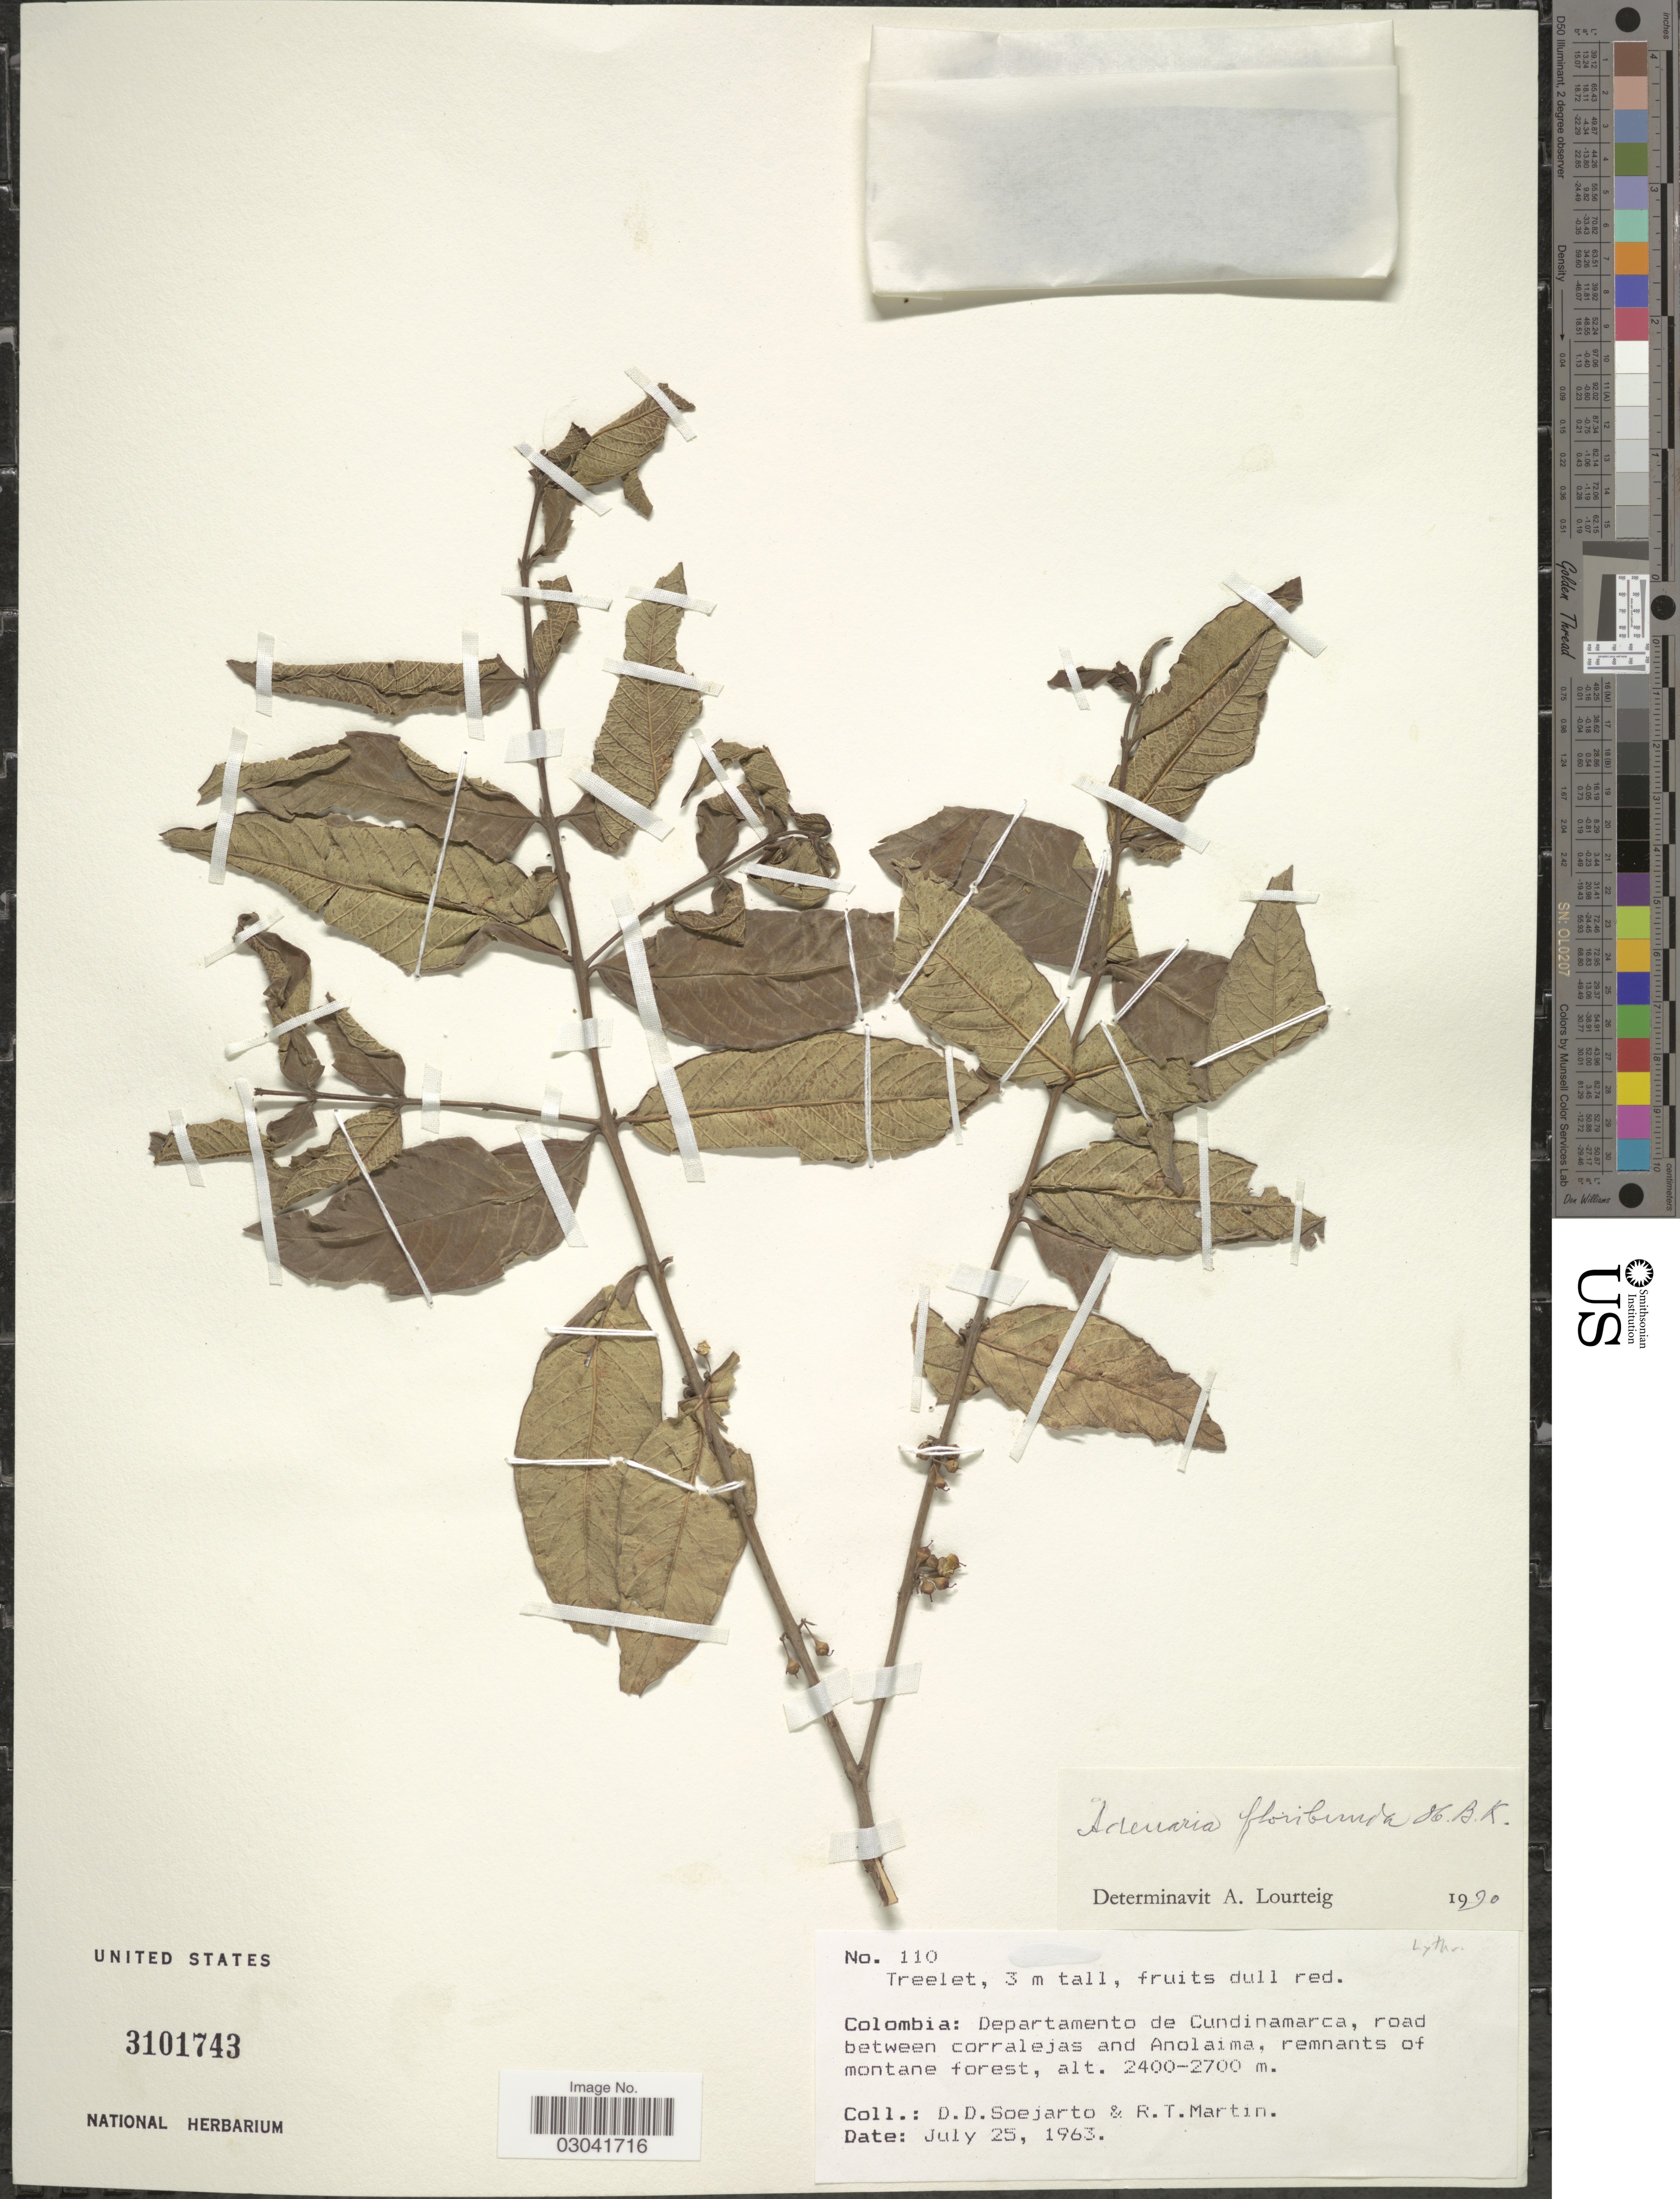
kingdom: Plantae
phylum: Tracheophyta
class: Magnoliopsida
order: Myrtales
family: Lythraceae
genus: Adenaria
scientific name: Adenaria floribunda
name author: Kunth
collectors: R. T. Martin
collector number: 110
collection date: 1963-07-25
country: Colombia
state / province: Cundinamarca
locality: Departamento de Cundinamarca, road between corralejas and Anolaima.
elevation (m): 2400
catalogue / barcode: US 3101743